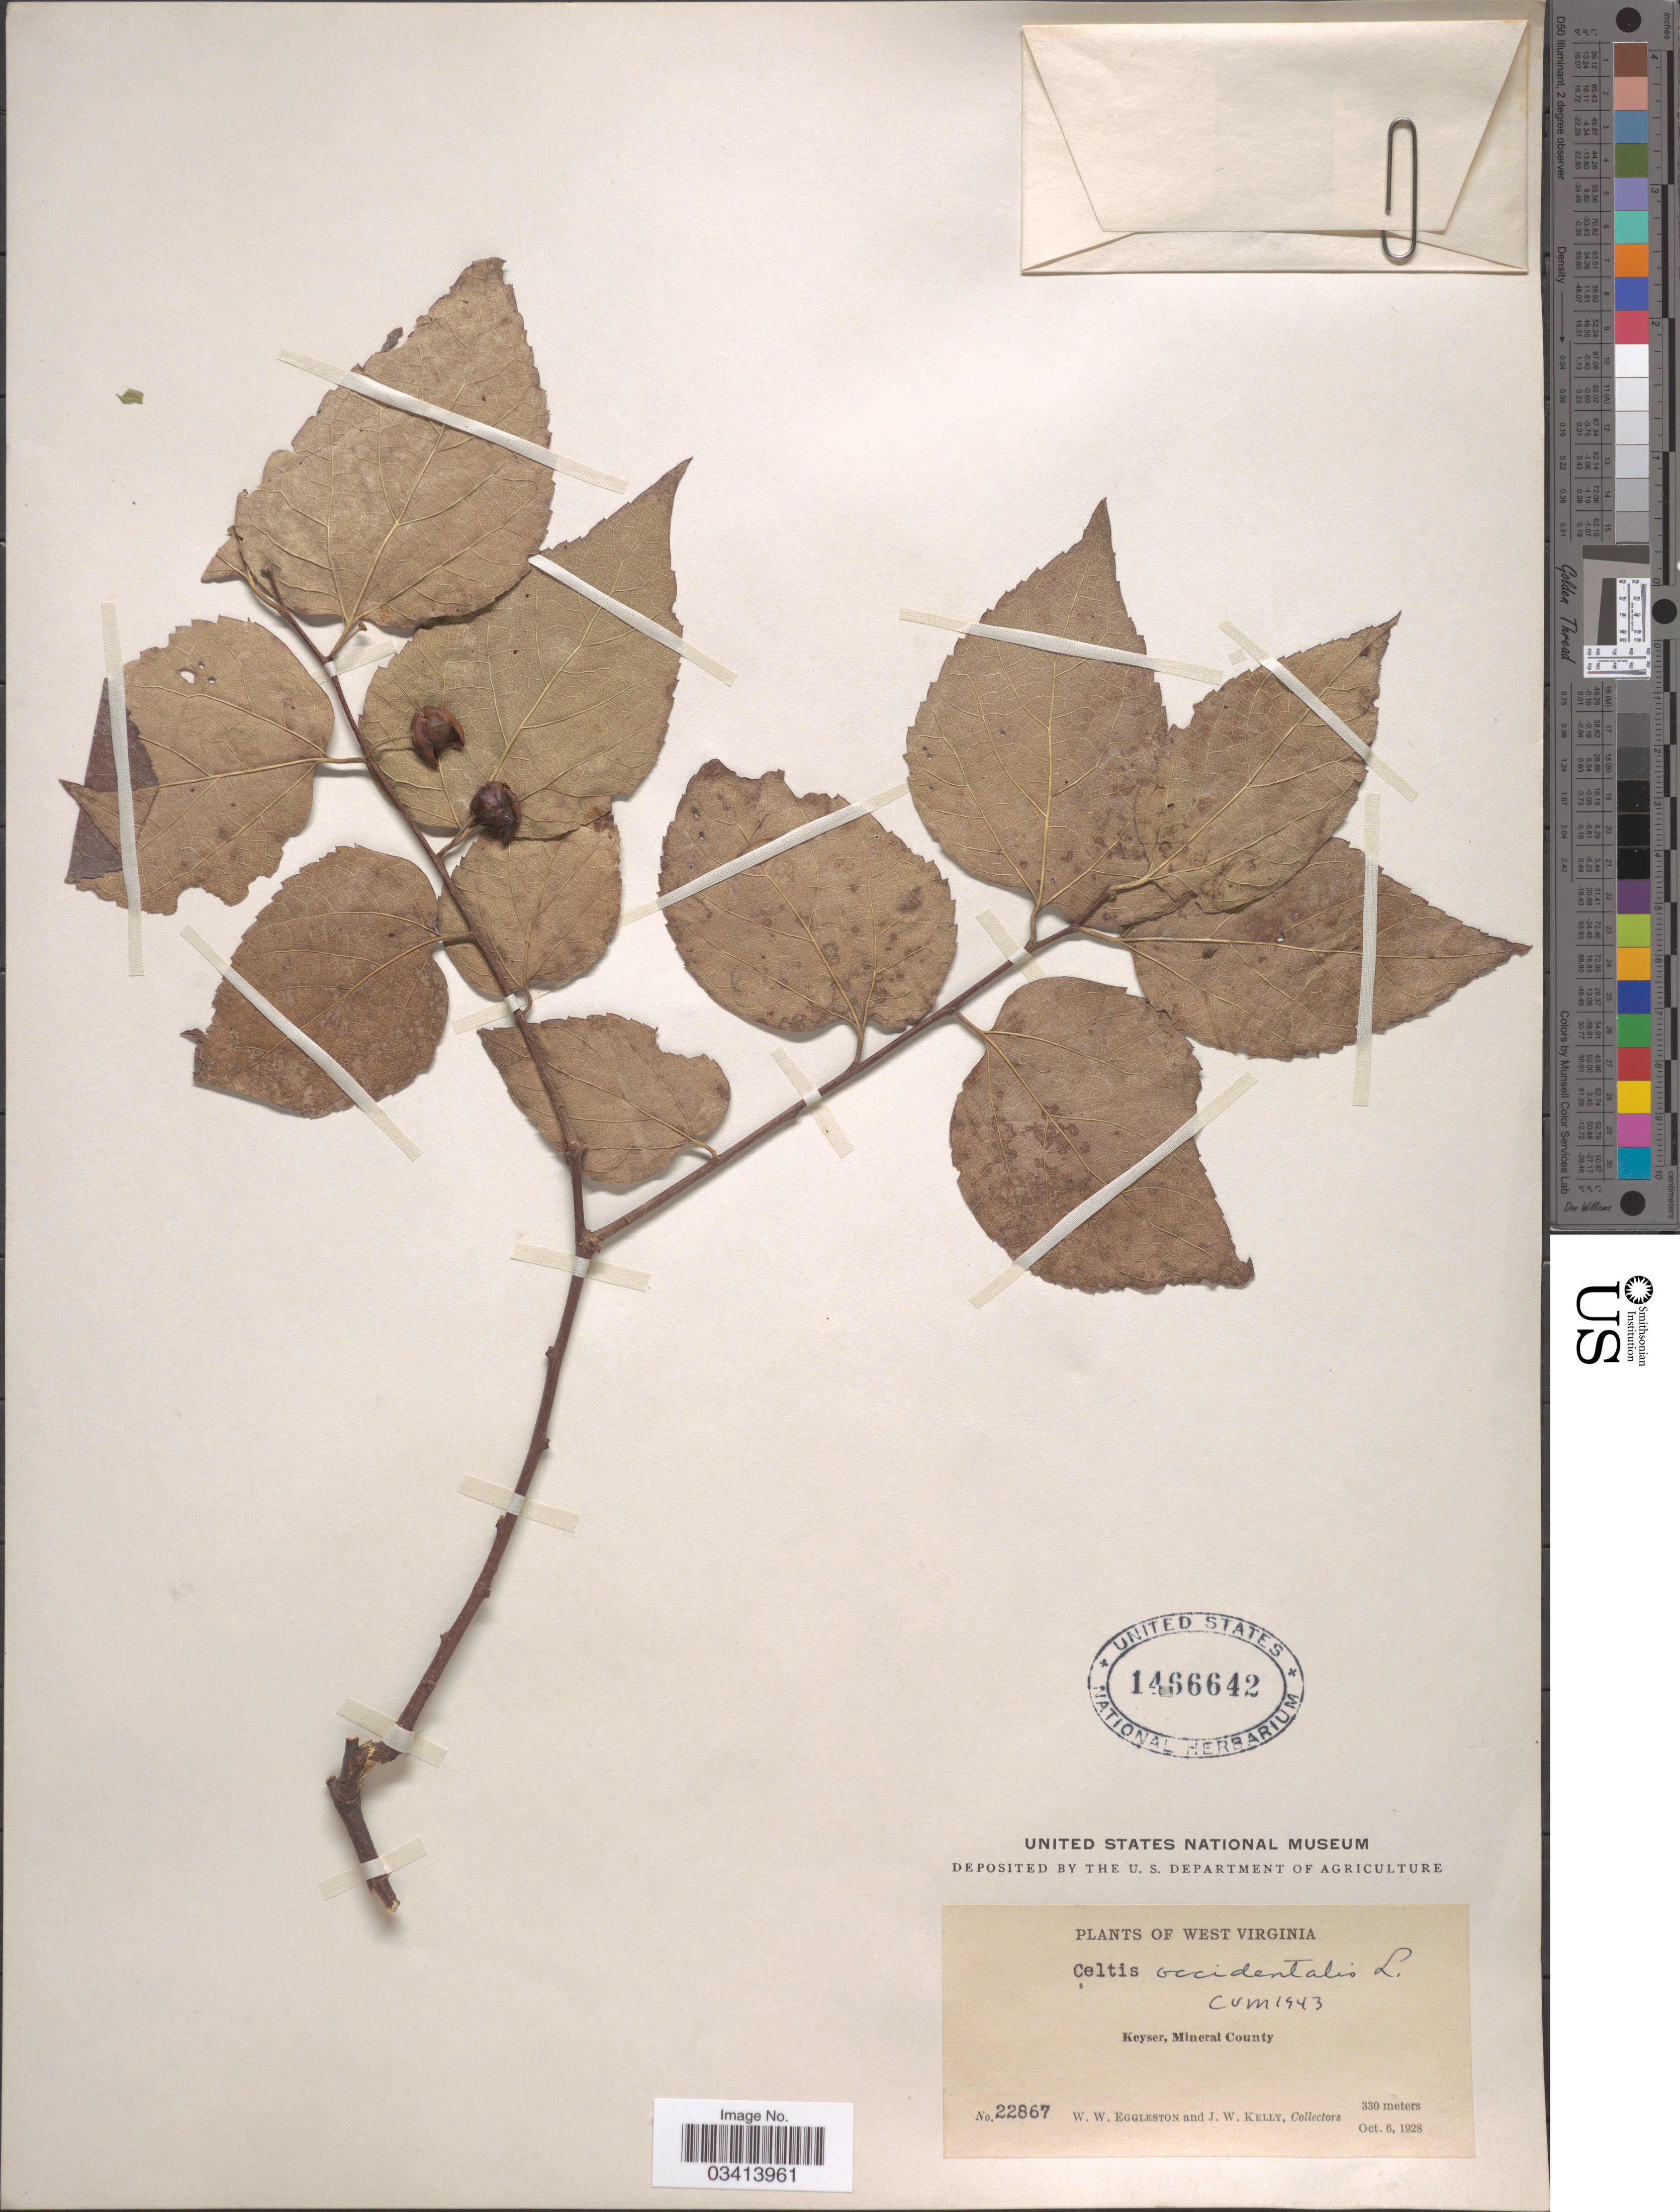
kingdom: Plantae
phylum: Tracheophyta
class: Magnoliopsida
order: Rosales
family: Cannabaceae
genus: Celtis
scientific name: Celtis occidentalis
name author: L.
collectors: W. W. Eggleston & J. Kelly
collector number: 22867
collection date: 1928-10-06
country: United States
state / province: West Virginia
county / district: Mineral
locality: Keyser, Mineral County.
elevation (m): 330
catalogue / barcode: US 1466642